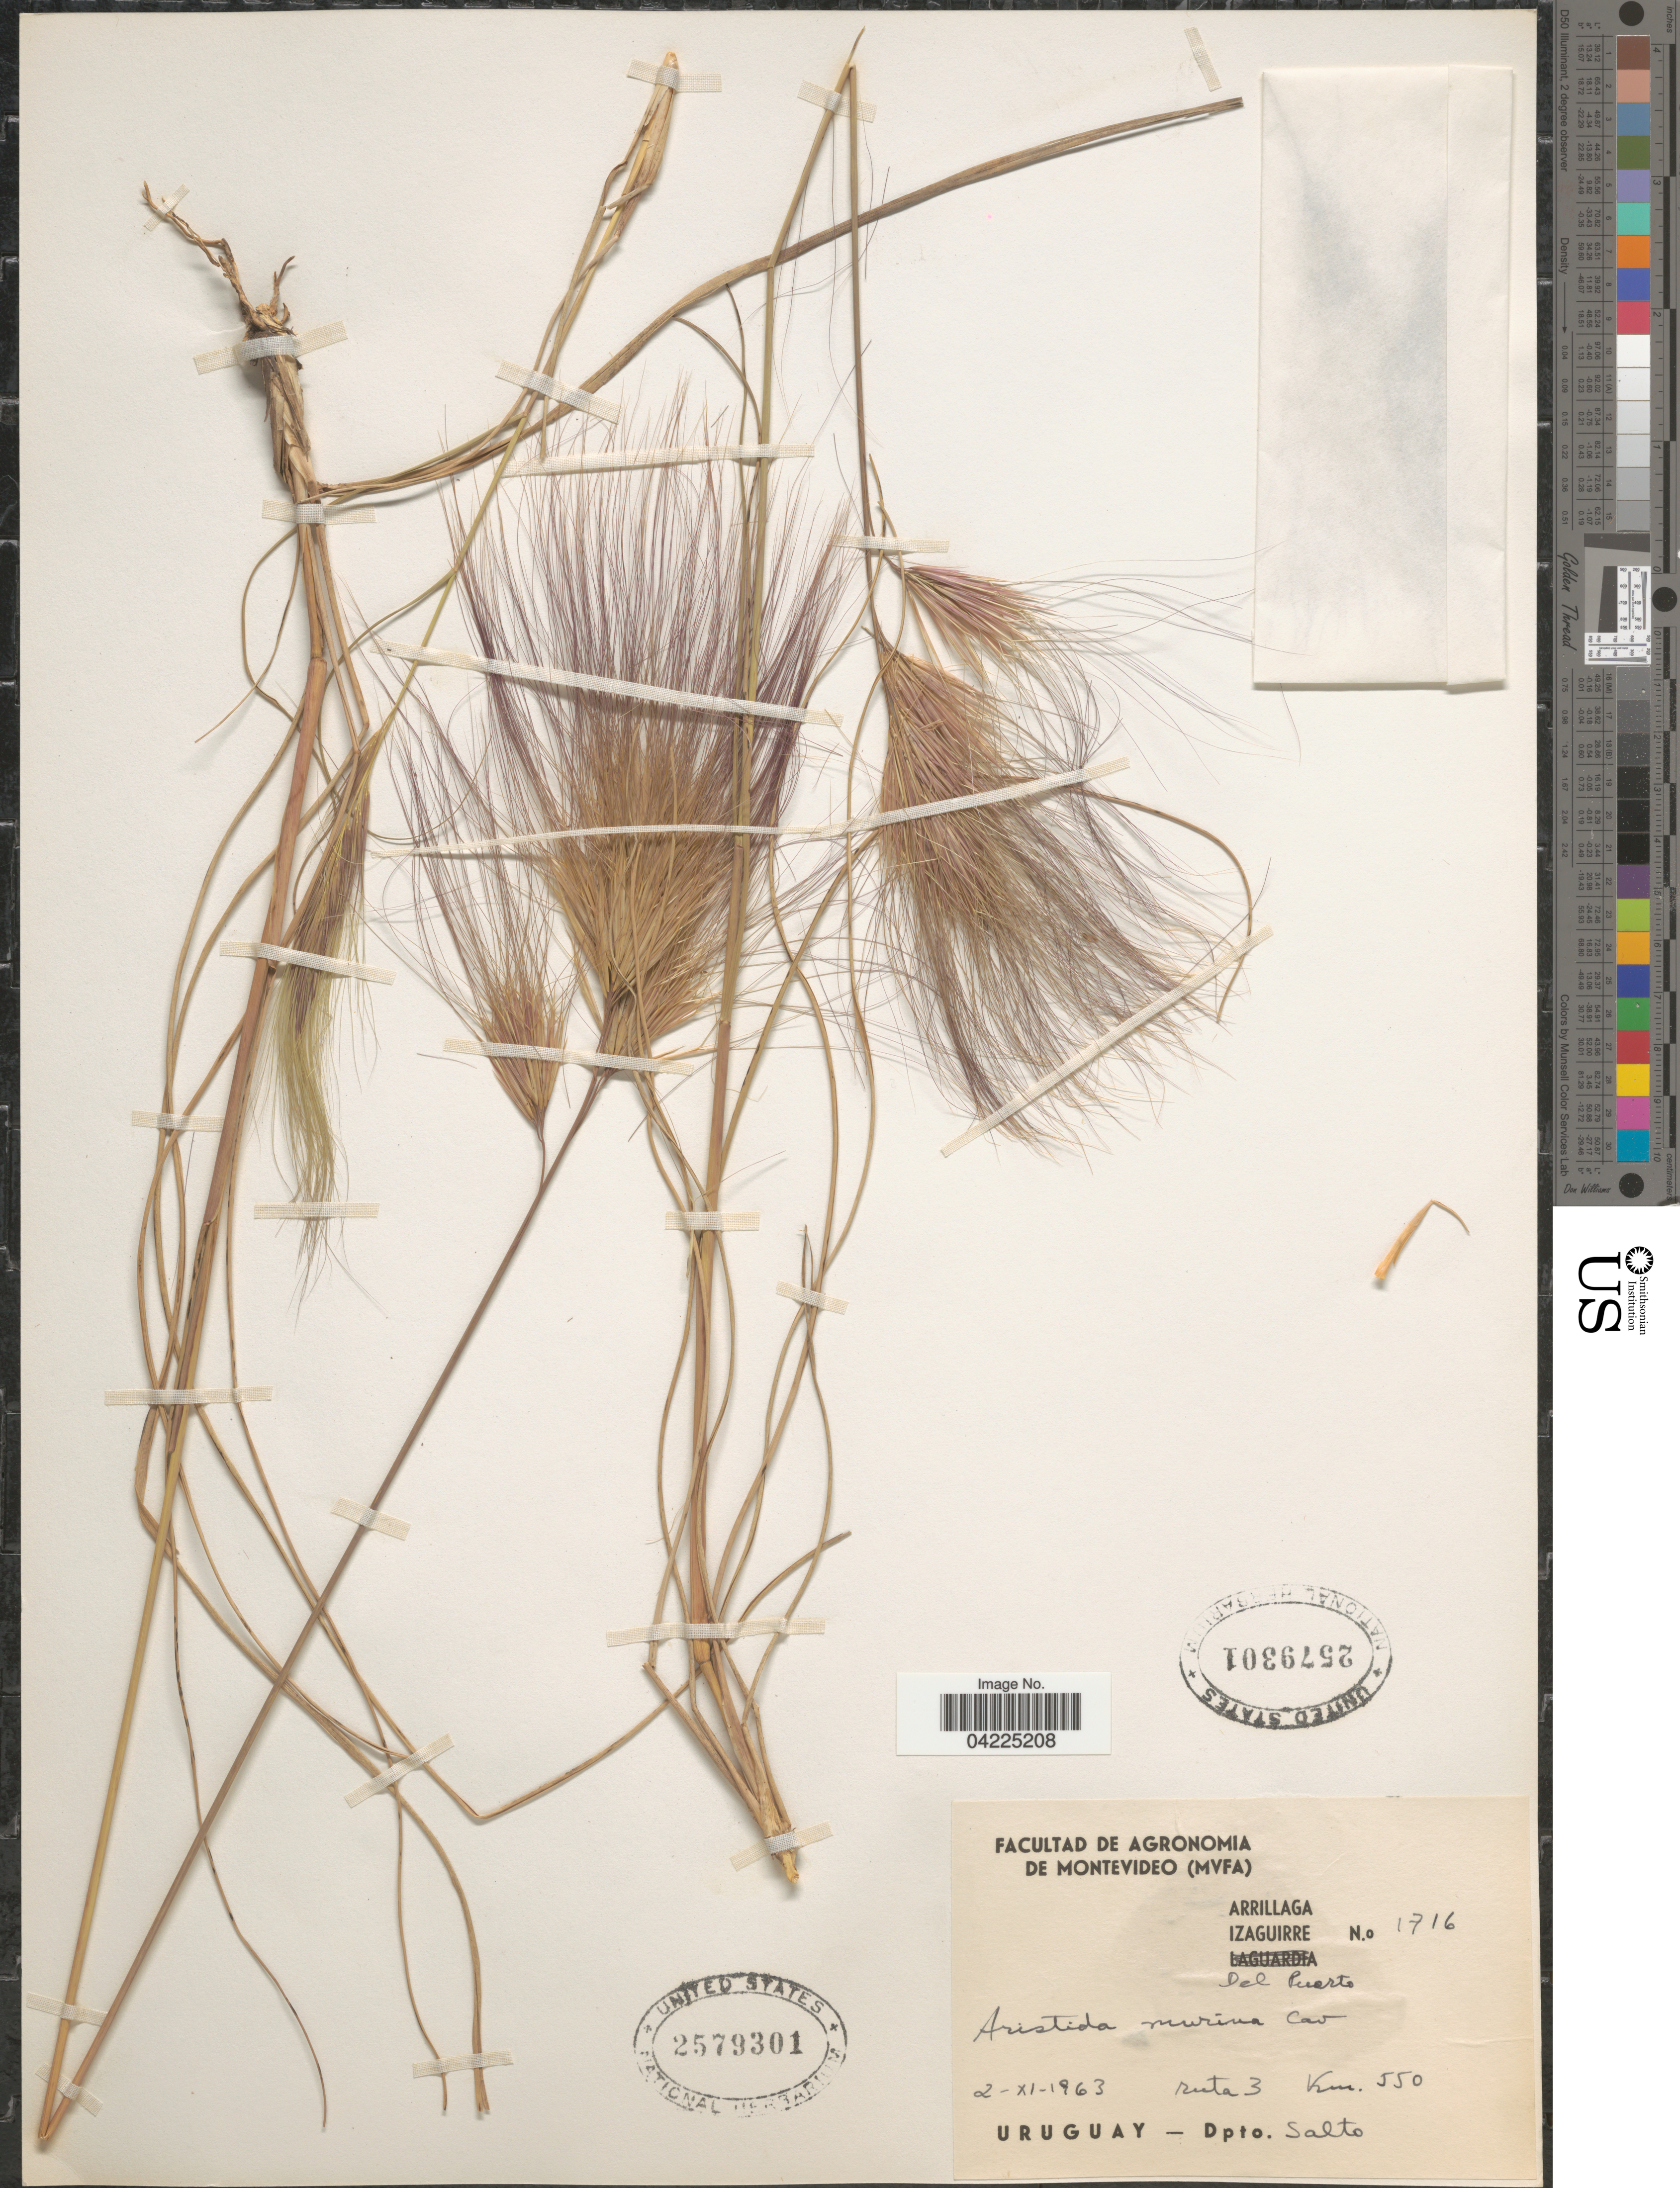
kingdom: Plantae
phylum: Tracheophyta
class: Liliopsida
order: Poales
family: Poaceae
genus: Aristida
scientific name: Aristida murina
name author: Cav.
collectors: Arrillaga & Izaguirre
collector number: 1716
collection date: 1963-11-02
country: Uruguay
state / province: Salto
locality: Ruta 3 Km. 550. Dpto. Salto.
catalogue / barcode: US 2579301